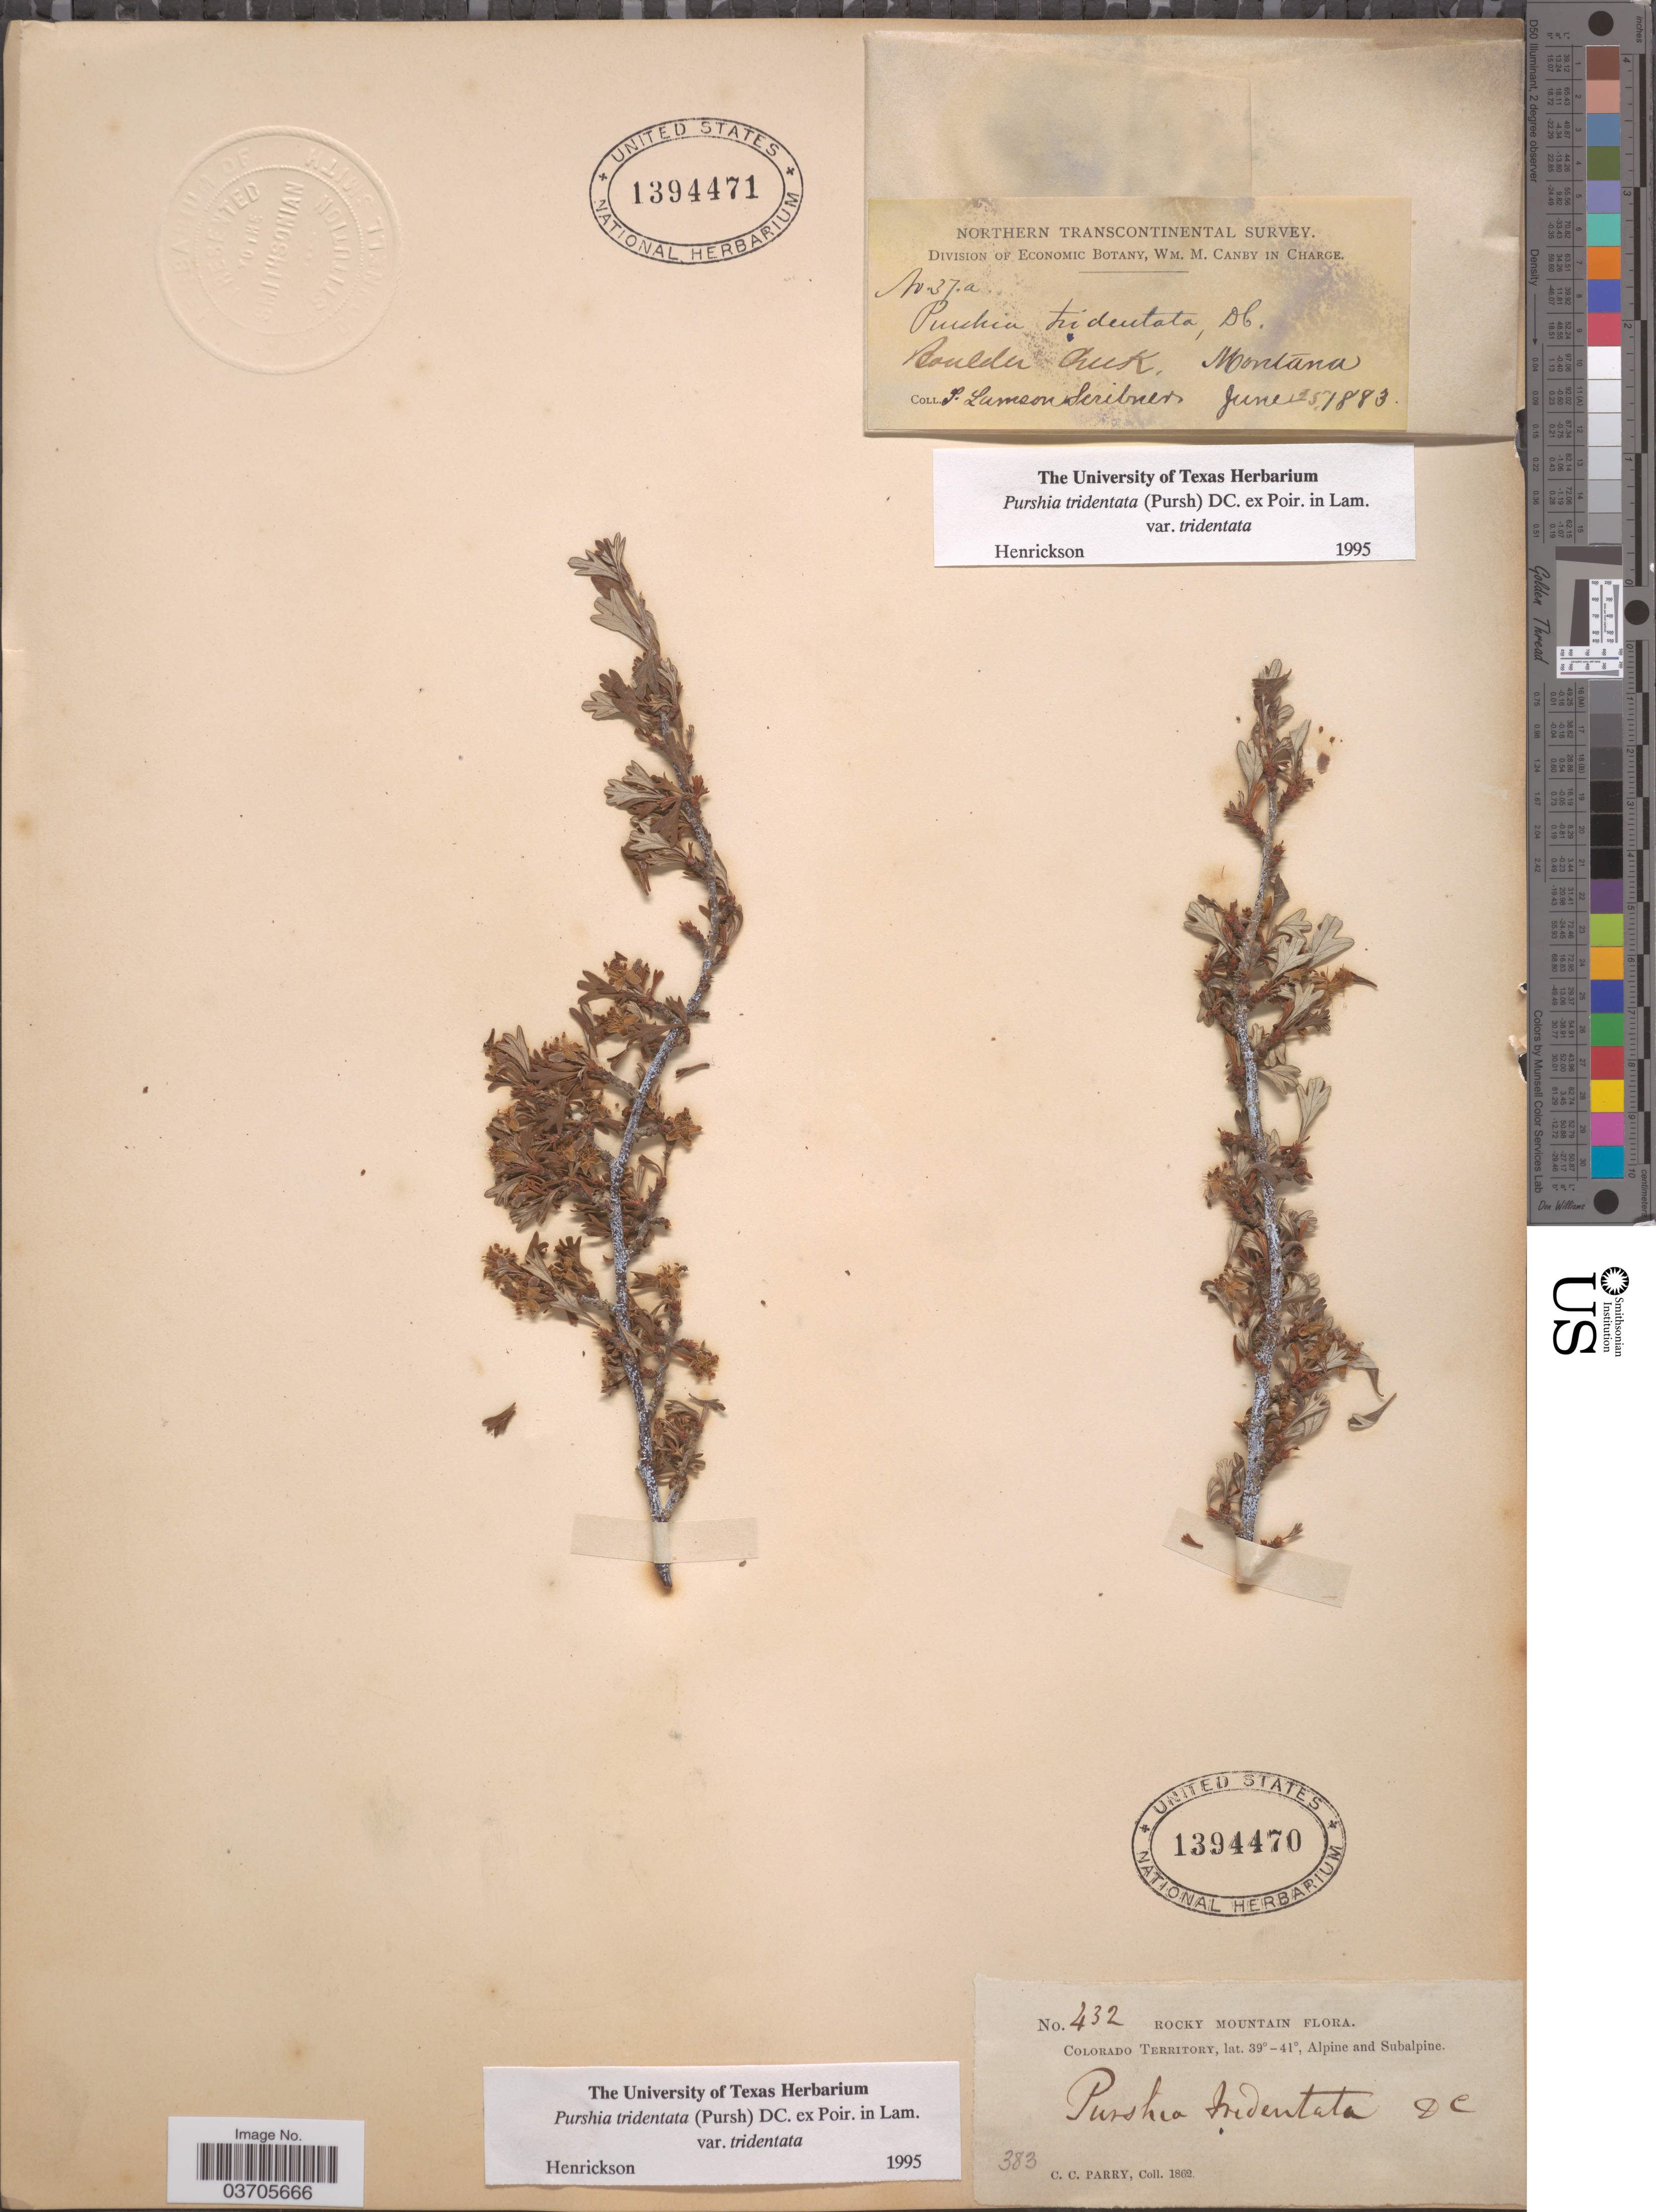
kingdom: Plantae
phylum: Tracheophyta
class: Magnoliopsida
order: Rosales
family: Rosaceae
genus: Purshia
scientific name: Purshia tridentata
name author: (Pursh) DC.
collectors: F. Lamson-Scribner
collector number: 37a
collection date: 1883-06-25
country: United States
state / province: Montana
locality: Northern Transcontinental. Boulder Creek.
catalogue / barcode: US 1394471